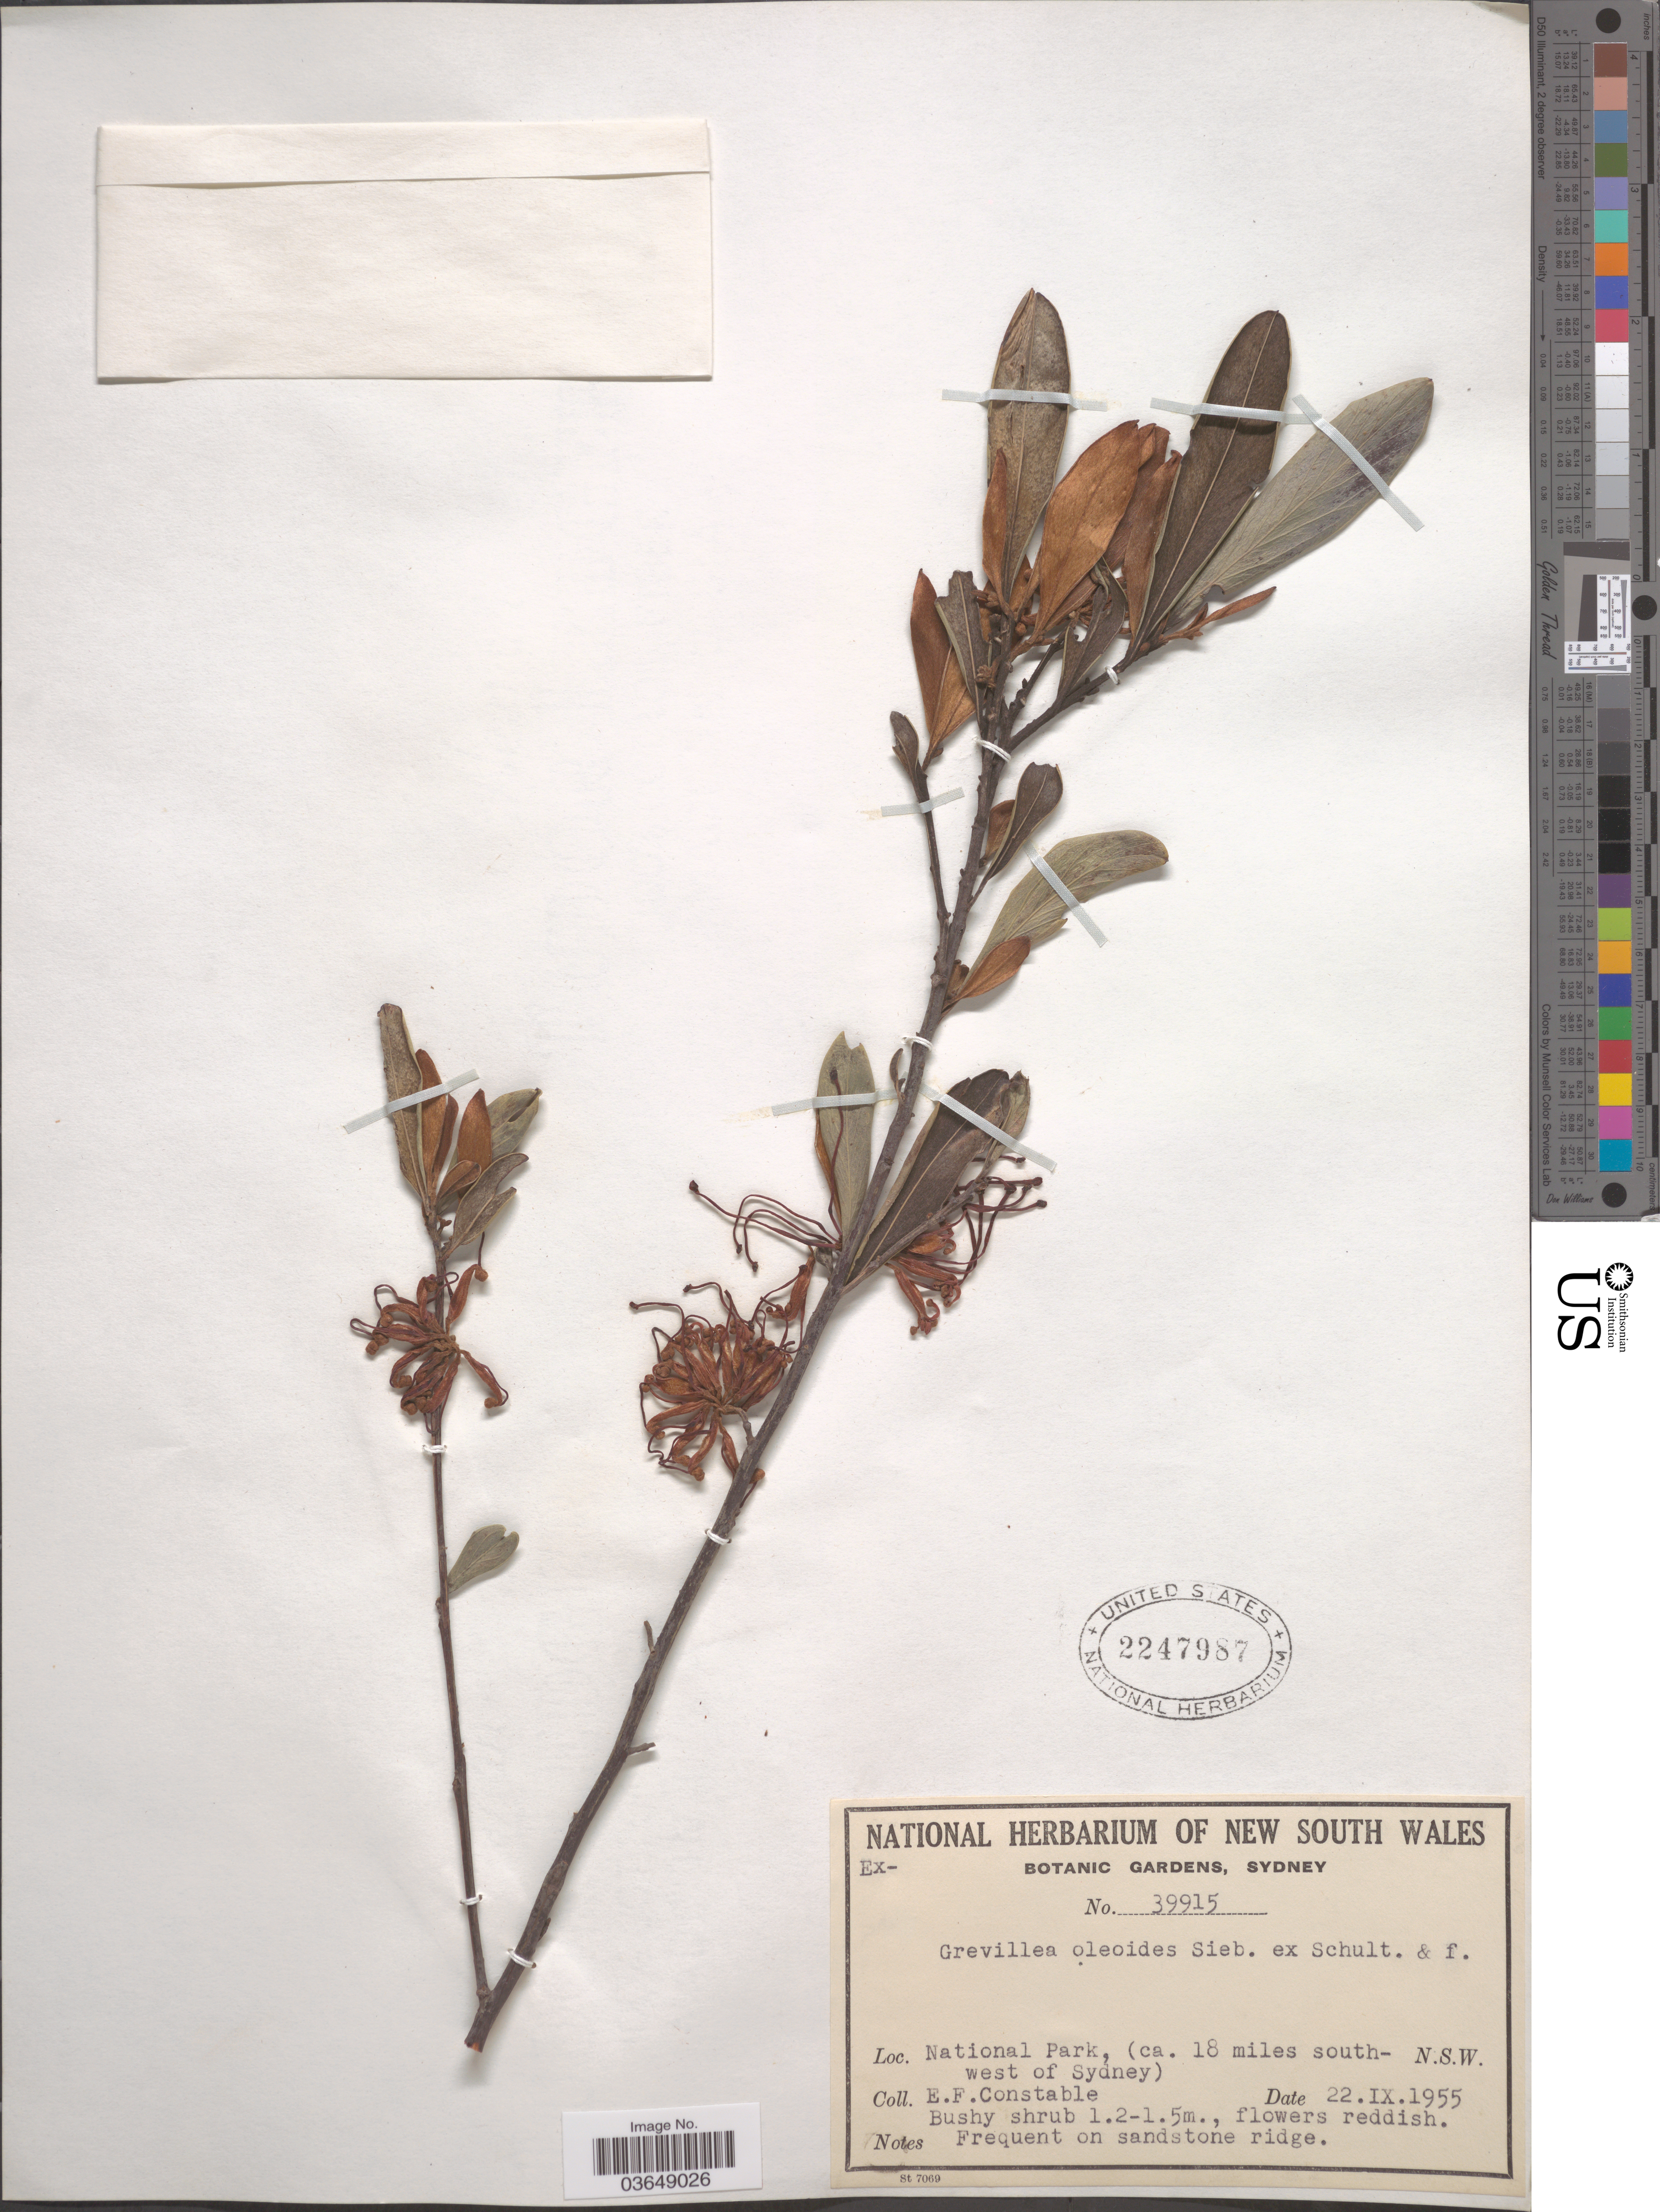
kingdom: Plantae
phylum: Tracheophyta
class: Magnoliopsida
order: Proteales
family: Proteaceae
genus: Grevillea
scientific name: Grevillea oleoides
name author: Sieber ex Schult.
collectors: E. F. Constable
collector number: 39915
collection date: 1955-09-22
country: Australia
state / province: New South Wales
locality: National Park, (ca. 18 miles southwest of Sydney).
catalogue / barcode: US 2247987